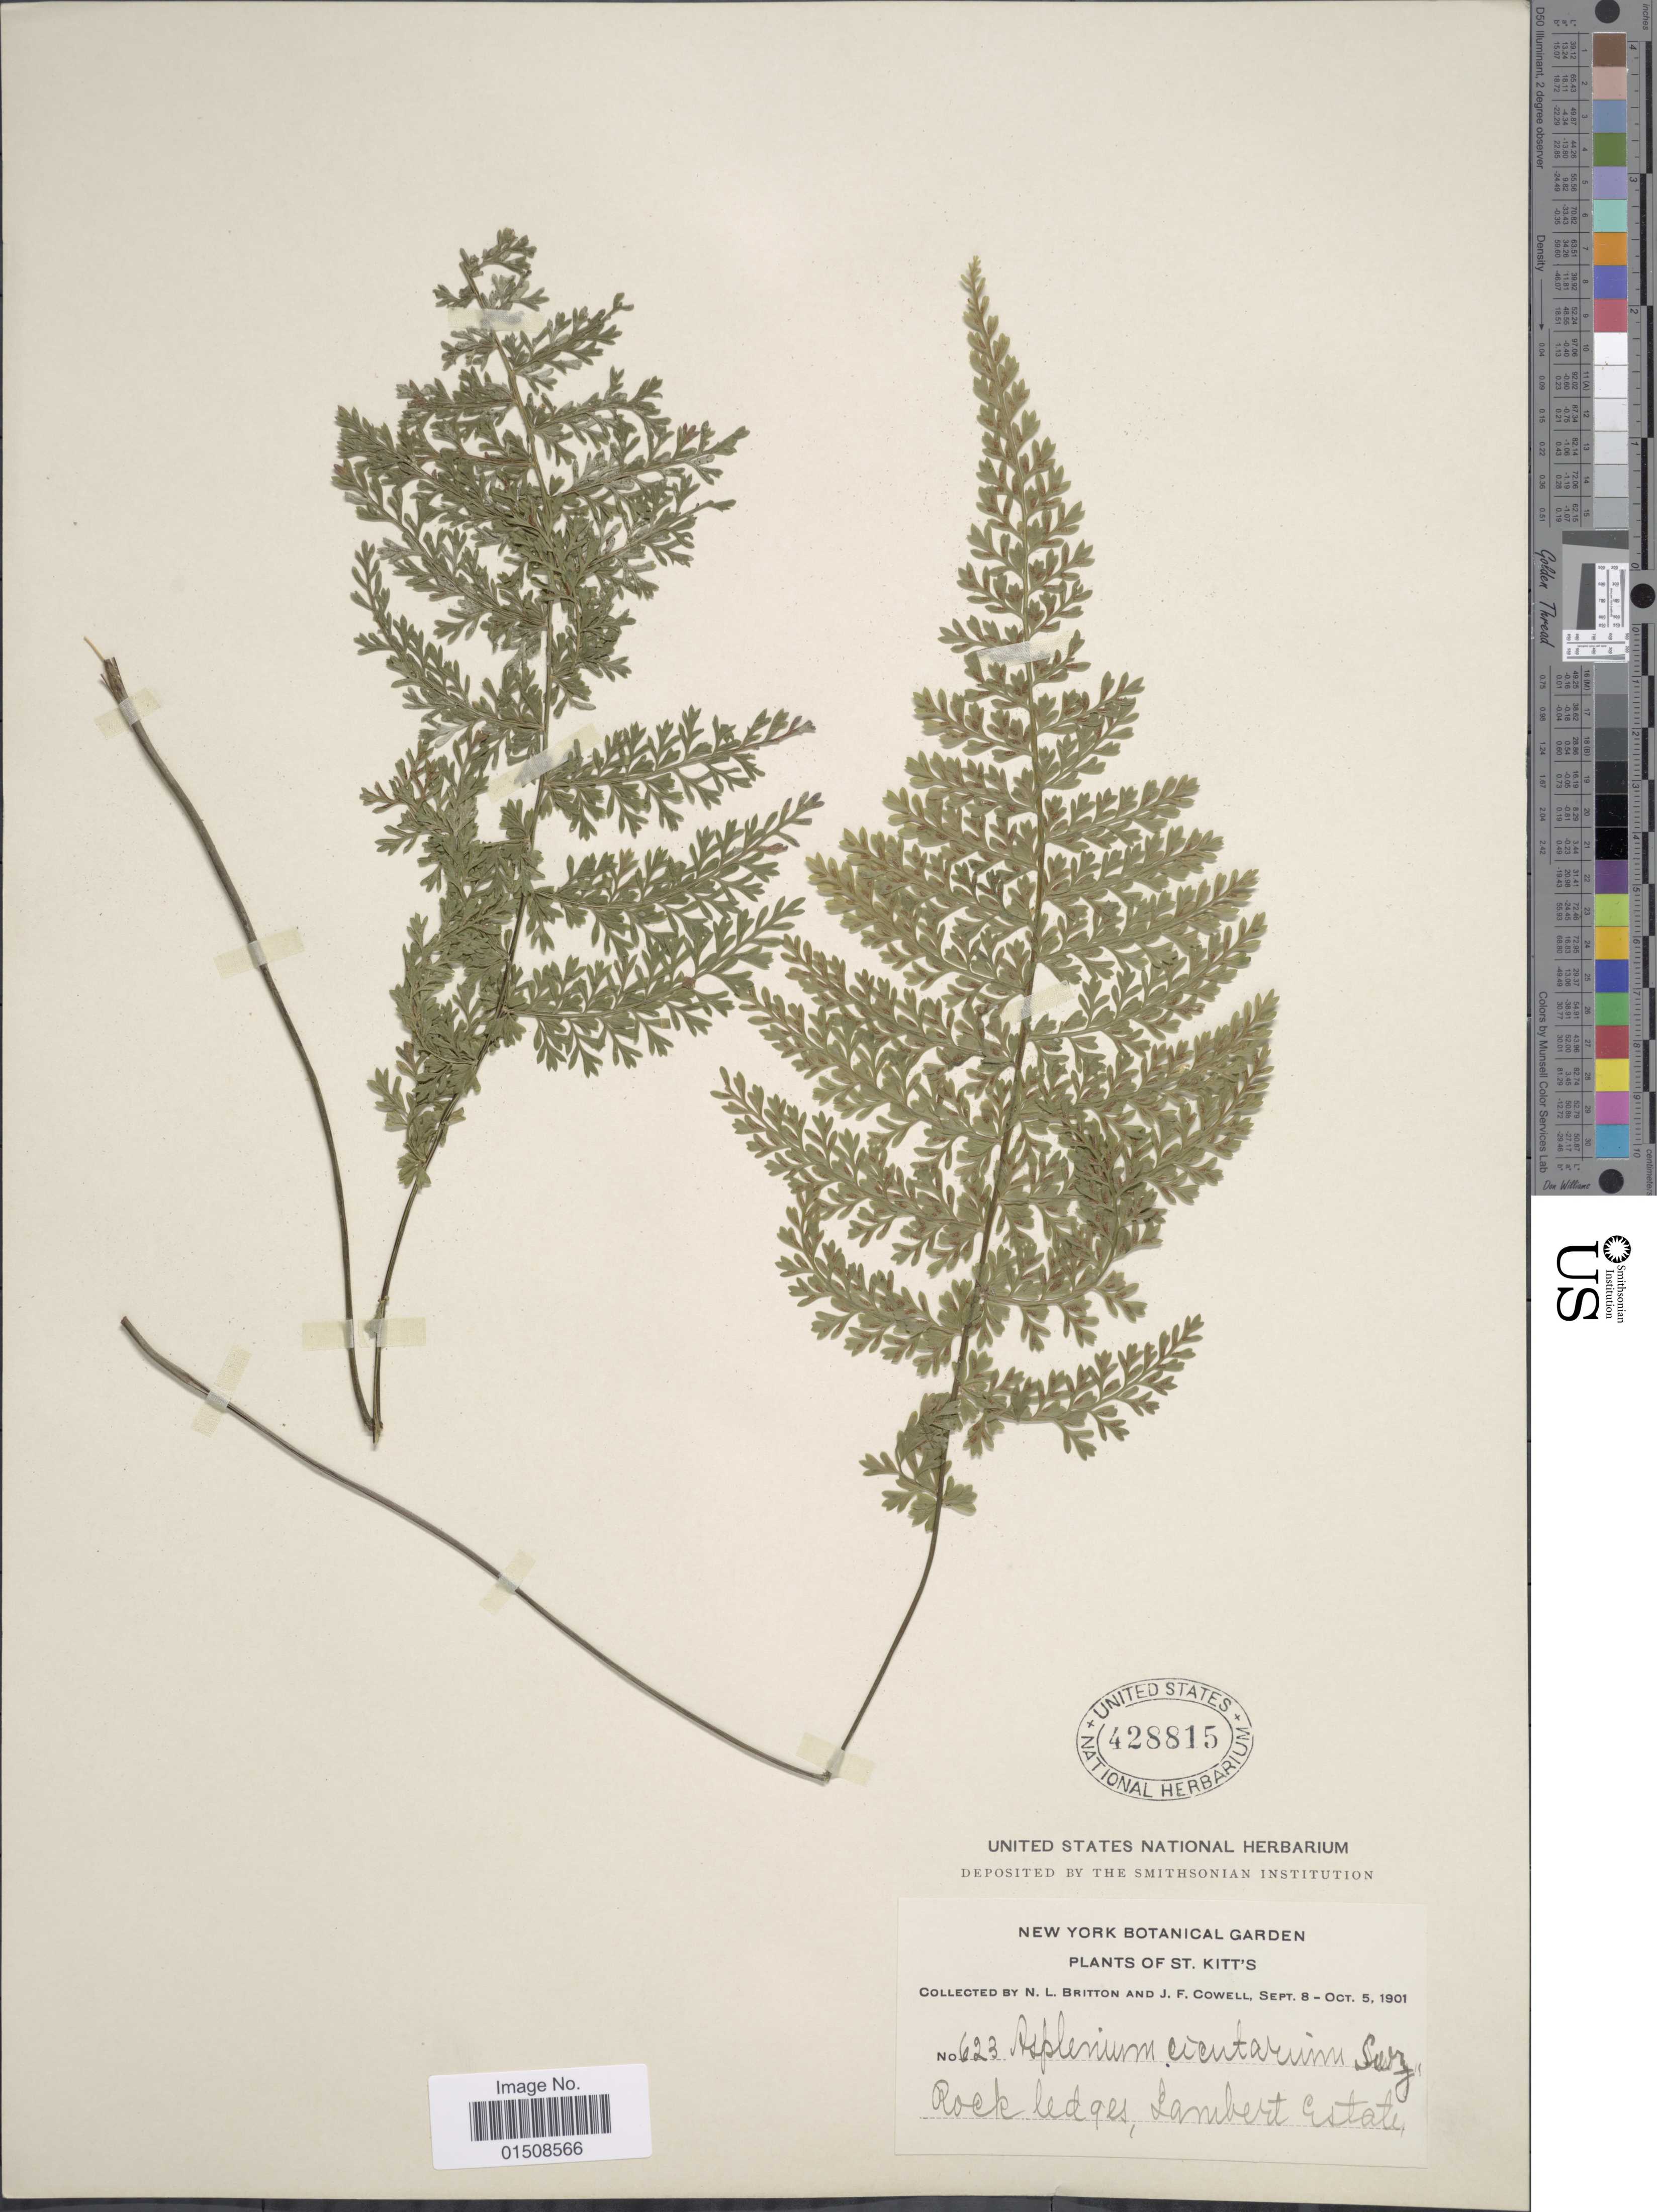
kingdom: Plantae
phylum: Tracheophyta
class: Polypodiopsida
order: Polypodiales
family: Aspleniaceae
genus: Asplenium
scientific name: Asplenium cristatum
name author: Lam.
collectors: N. Britton & J. F. Cowell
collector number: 623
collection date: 1901-09-08/1901-10-05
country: St. Christopher-Nevis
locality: St. Kitts's, Rock Ledges, Lambert Estate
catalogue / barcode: US 428815